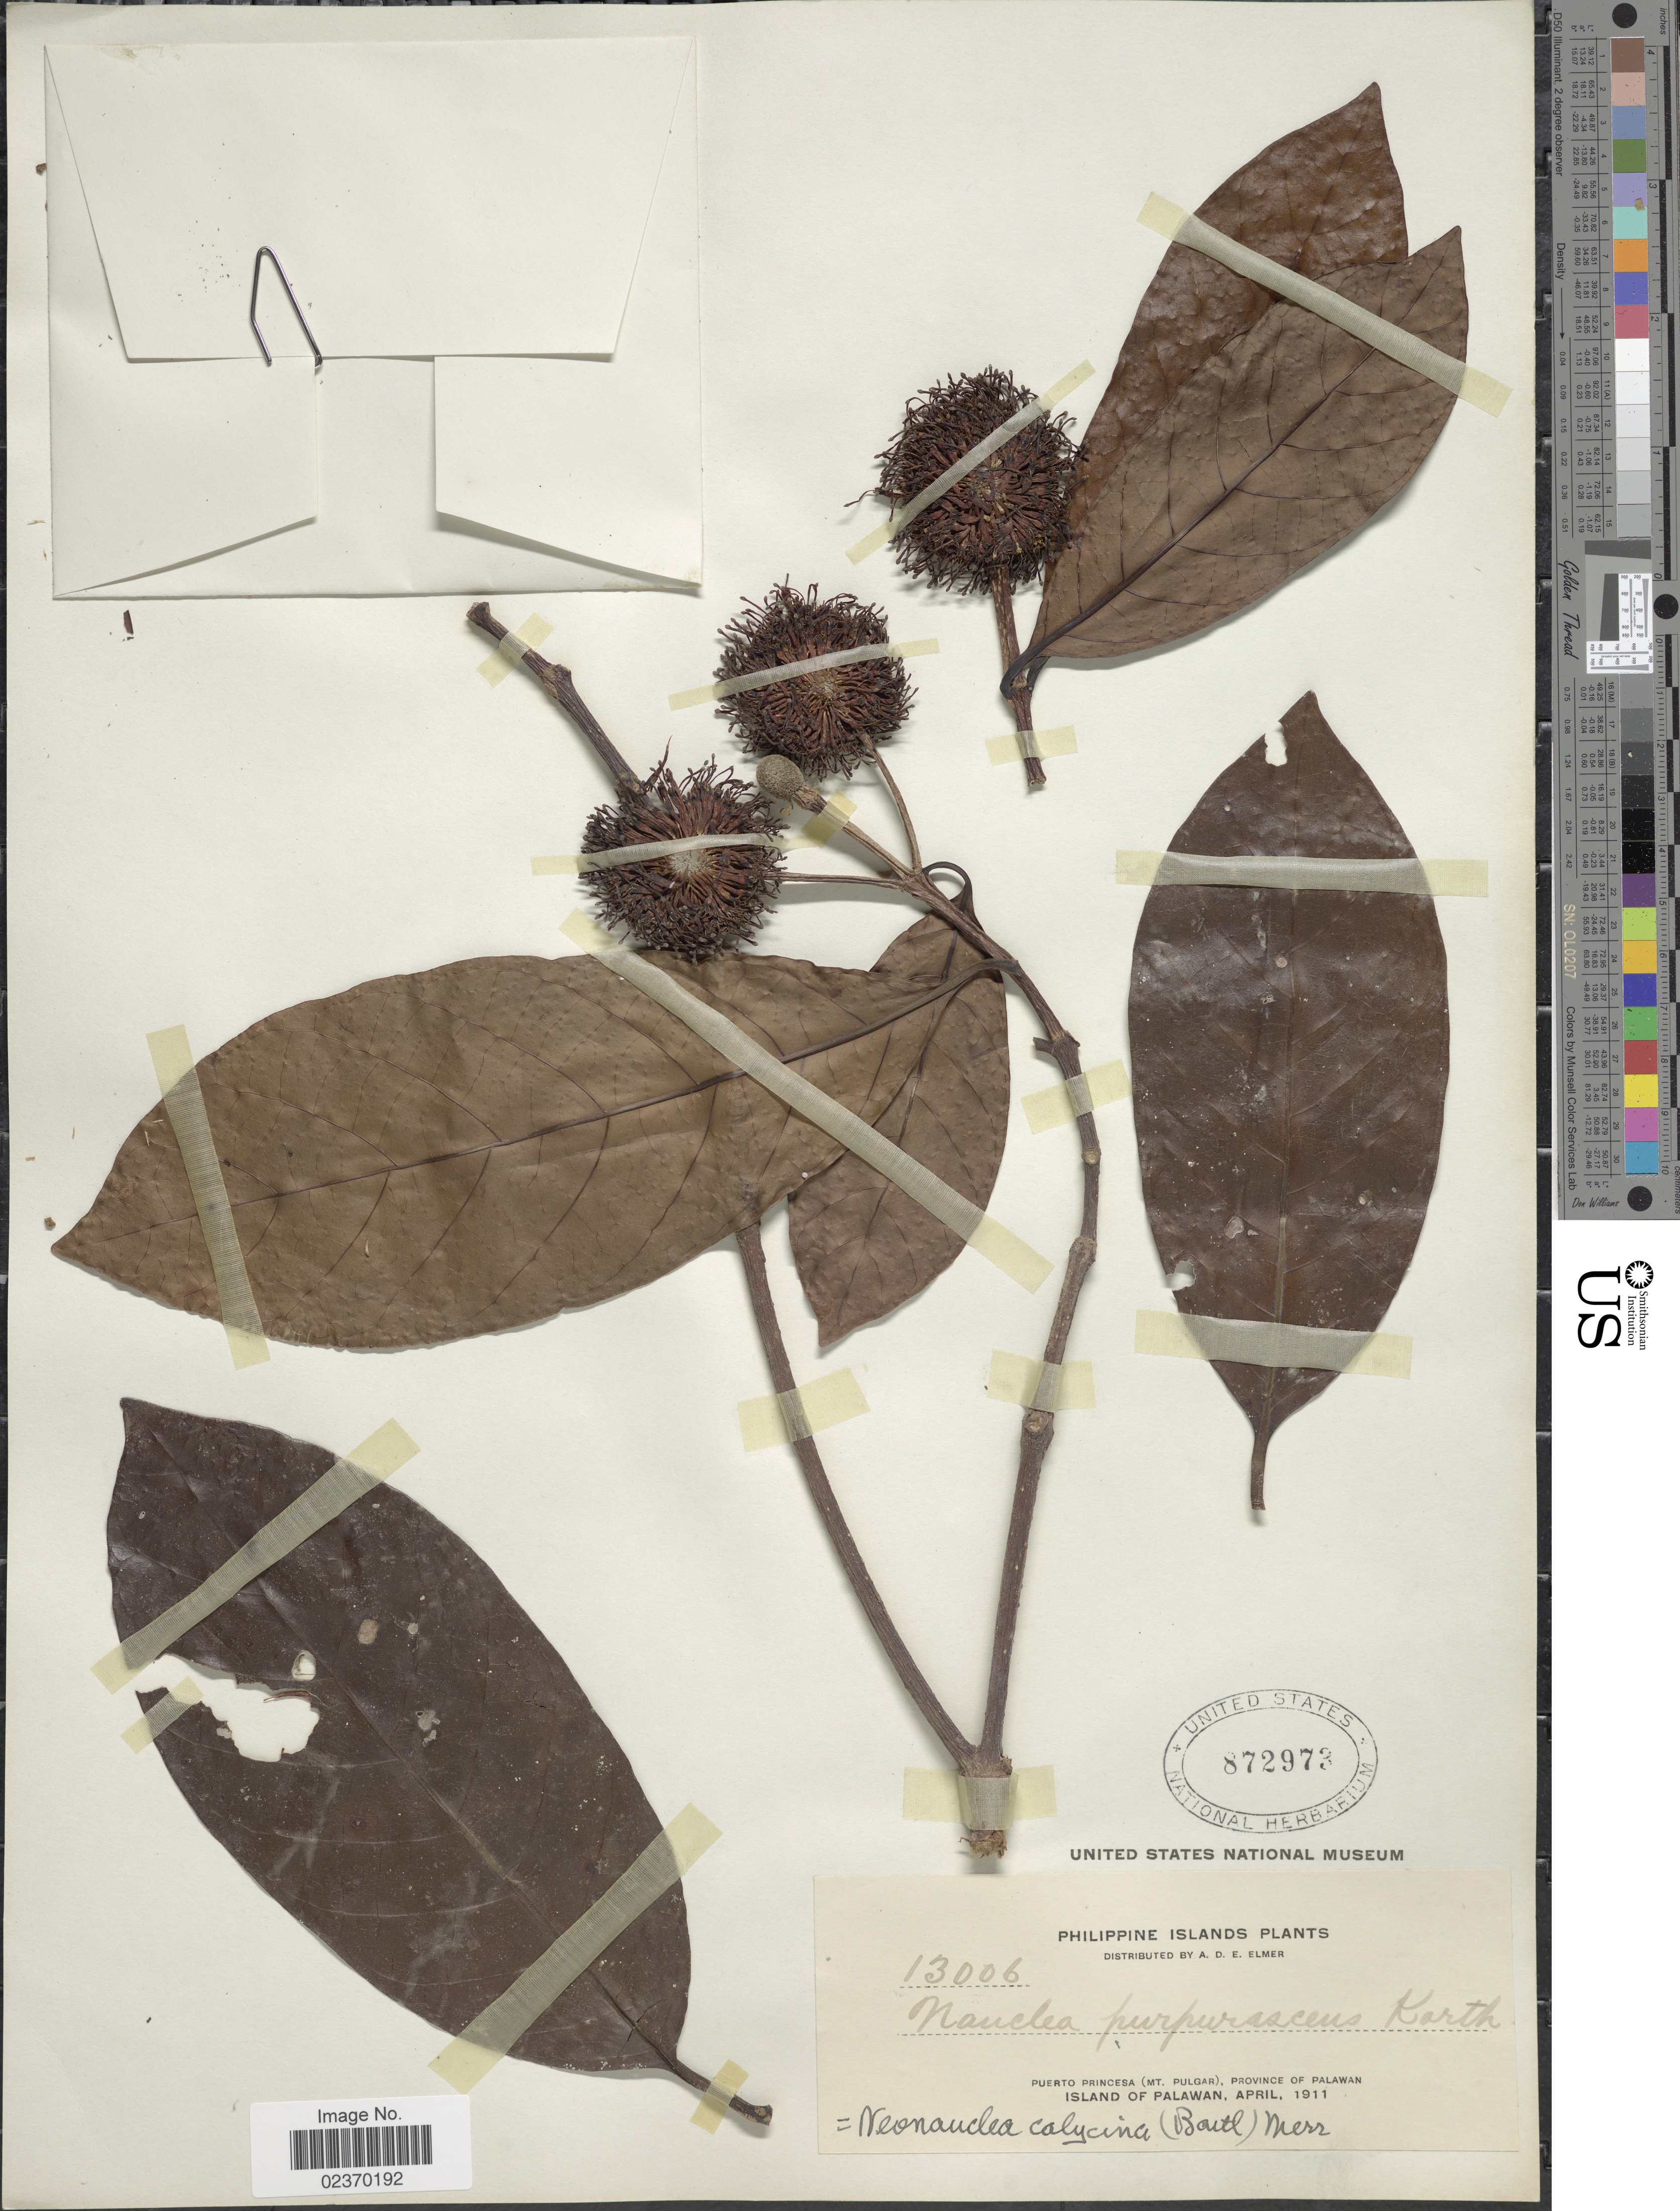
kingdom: Plantae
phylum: Tracheophyta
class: Magnoliopsida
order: Gentianales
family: Rubiaceae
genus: Neonauclea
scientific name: Neonauclea calycina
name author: (Bartl. ex DC.) Merr.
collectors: A. D. E. Elmer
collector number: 13006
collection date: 1911-04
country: Philippines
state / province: Mimaropa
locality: Philippine Islands, Puerto Princesa (Mt Pulgar), Province of Palawan, Island of Palawan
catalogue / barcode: US 872973